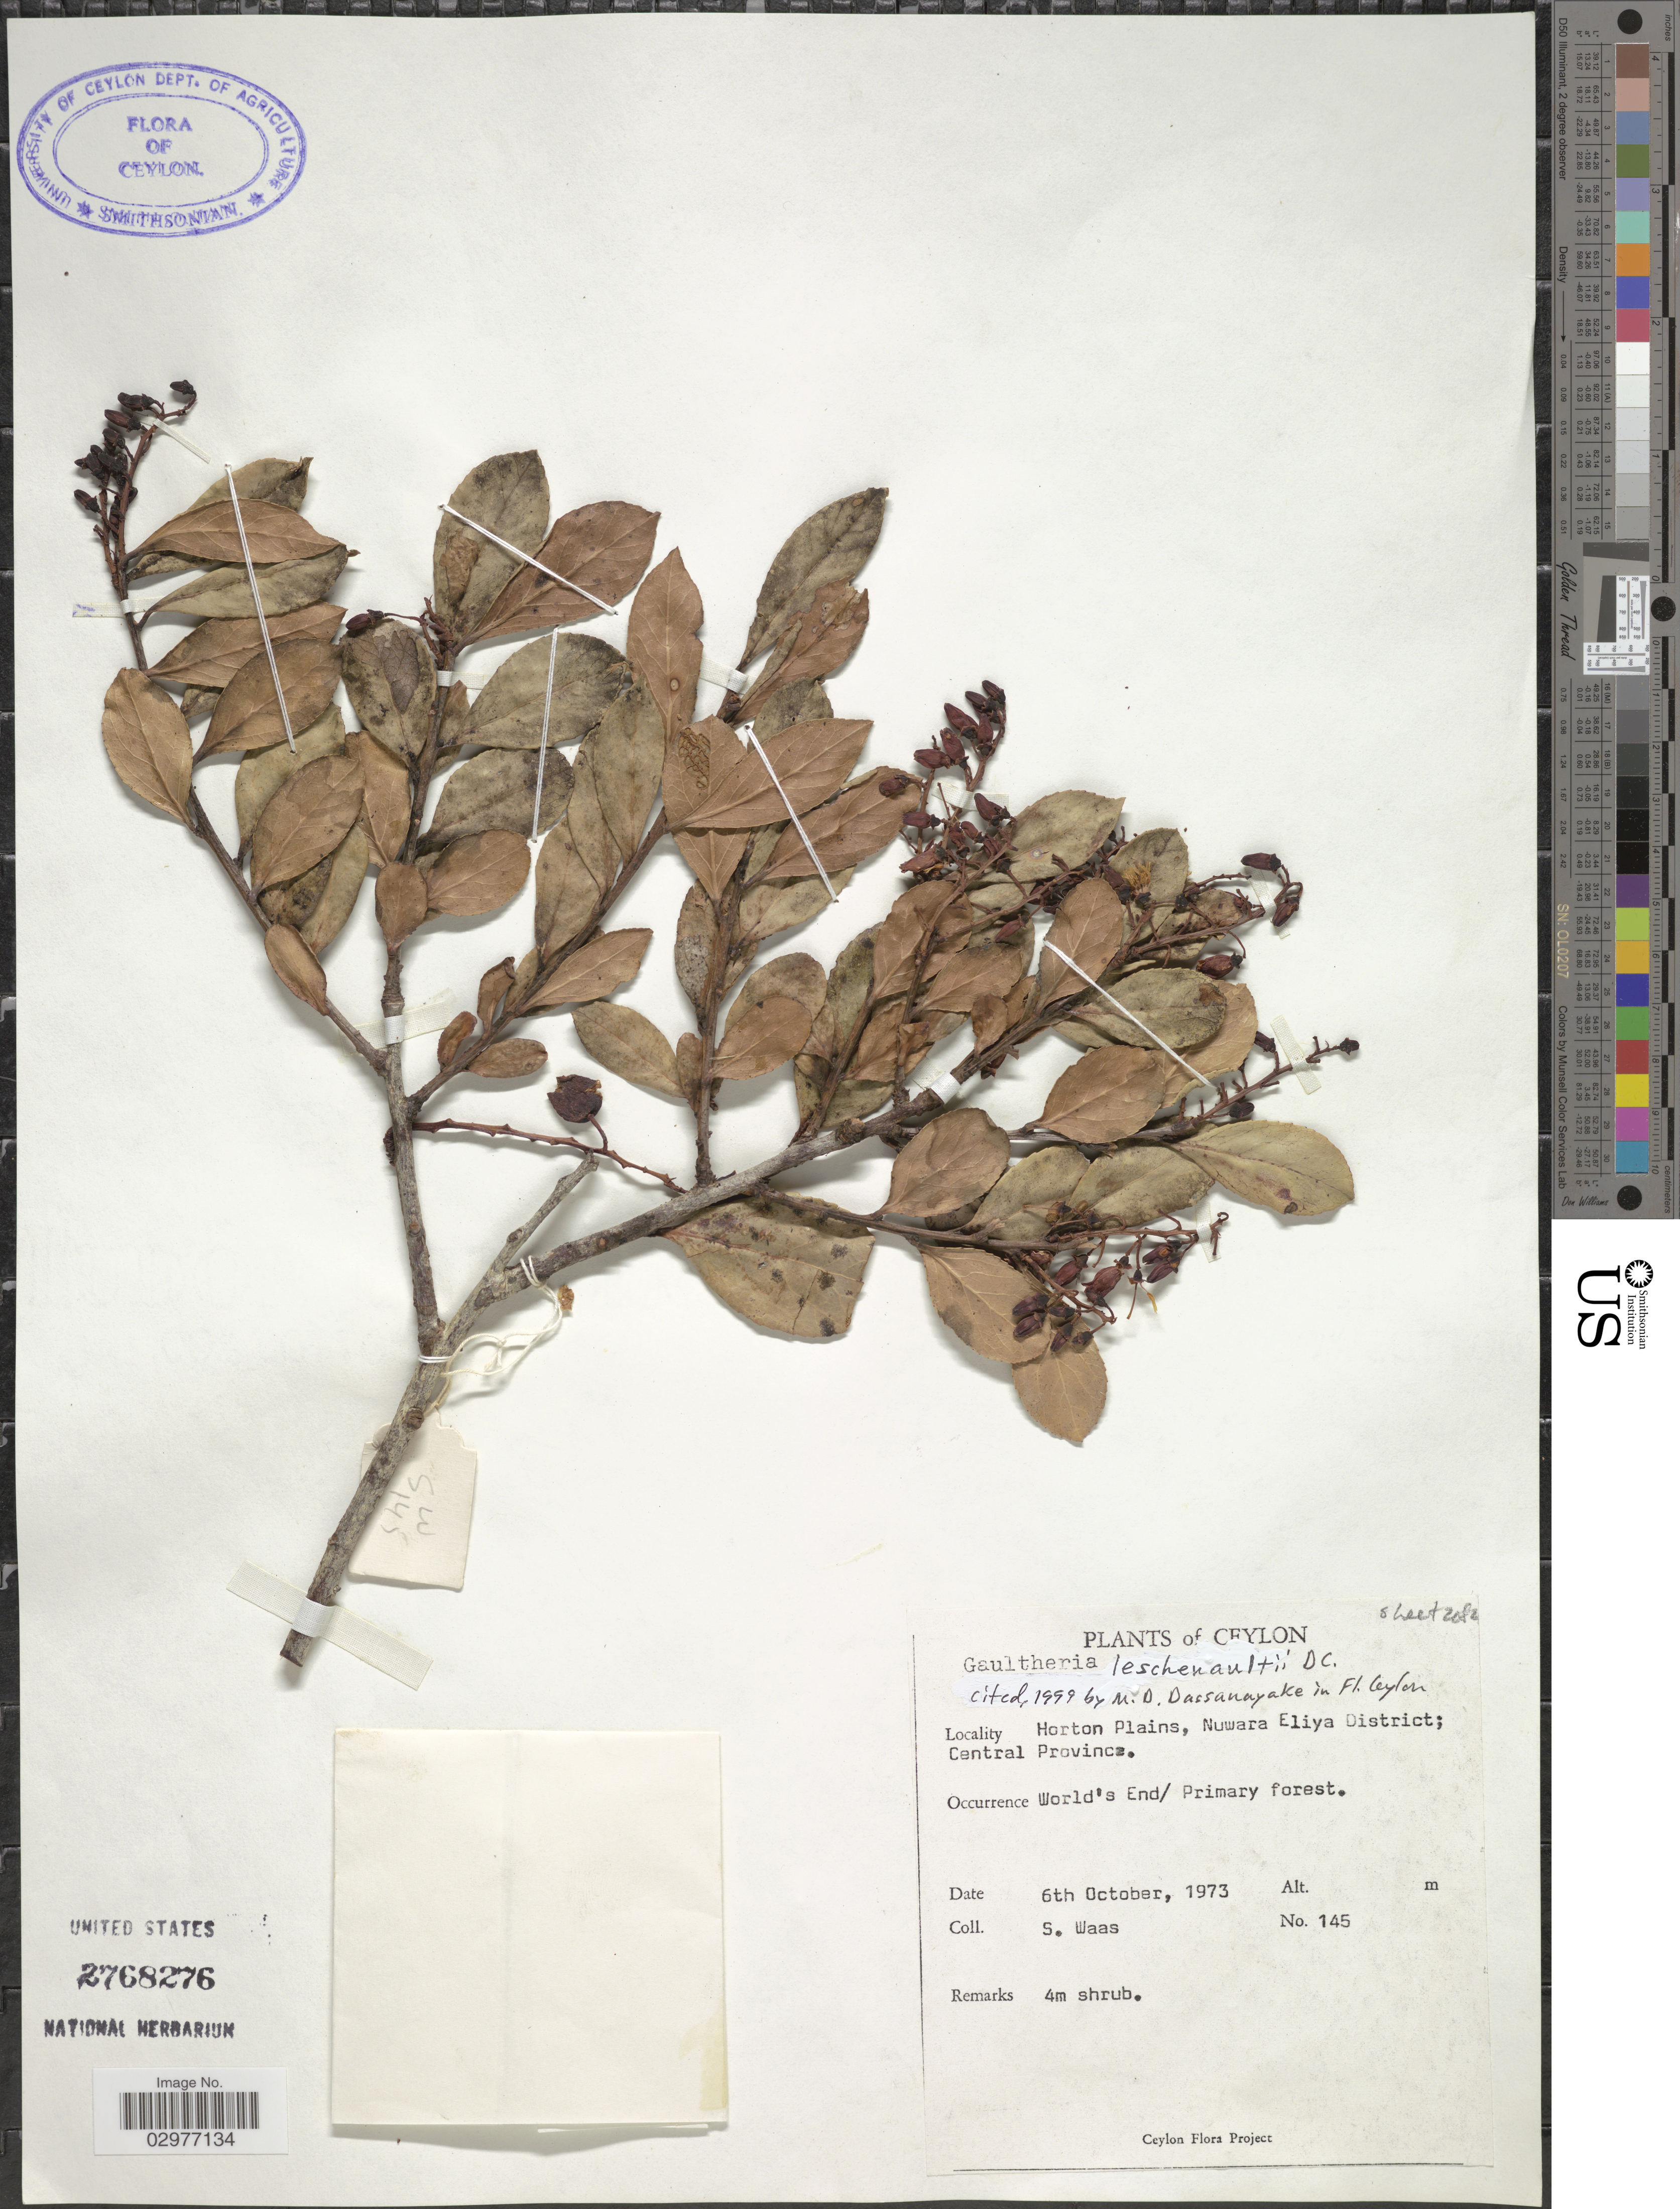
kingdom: Plantae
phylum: Tracheophyta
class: Magnoliopsida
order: Ericales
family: Ericaceae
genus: Gaultheria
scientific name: Gaultheria leschenaultii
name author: DC.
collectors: S. Waas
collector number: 145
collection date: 1973-10-06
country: Sri Lanka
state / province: Central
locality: Ceylon. Horton Plains, Nuwara Eliya District. World's End.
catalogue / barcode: US 2768276